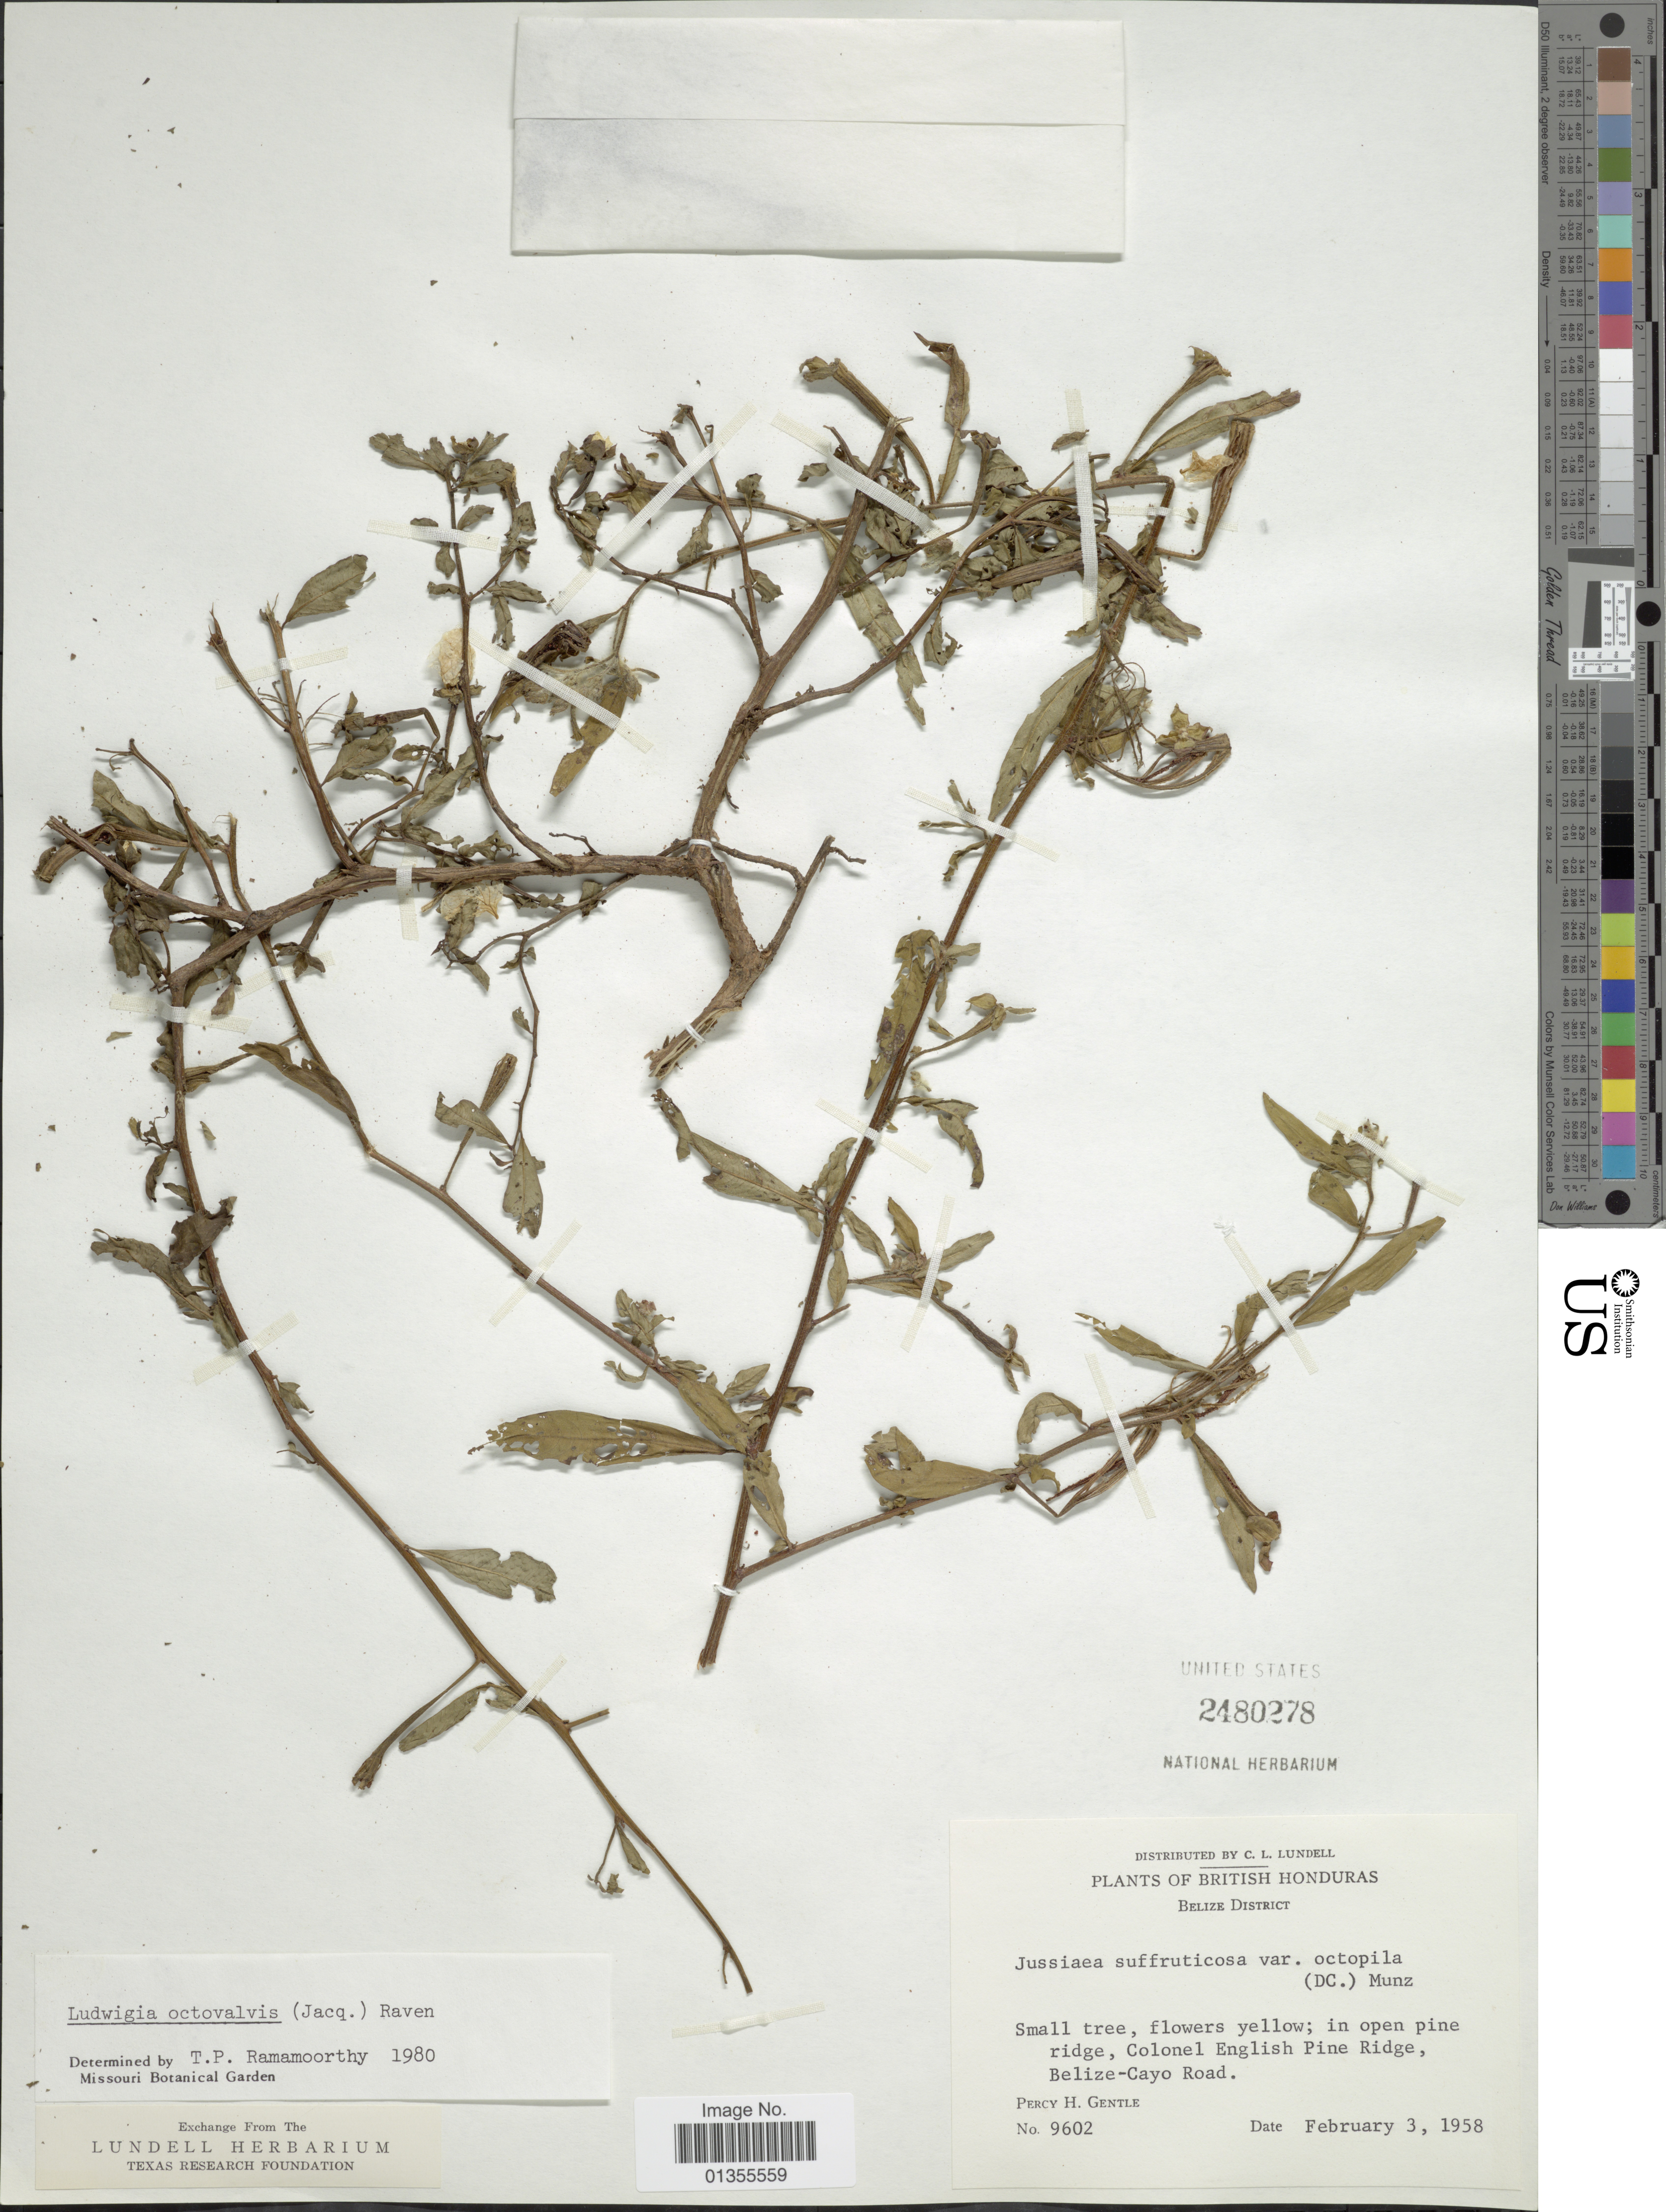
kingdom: Plantae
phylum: Tracheophyta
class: Magnoliopsida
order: Myrtales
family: Onagraceae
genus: Ludwigia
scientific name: Ludwigia octovalvis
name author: (Jacq.) P.H. Raven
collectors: P. H. Gentle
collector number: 9602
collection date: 1958-02-03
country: Belize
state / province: Belize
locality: British Honduras. Belize District. In open pine ridge, Colonel English Pine Ridge, Belize-Cayo Road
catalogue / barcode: US 2480278